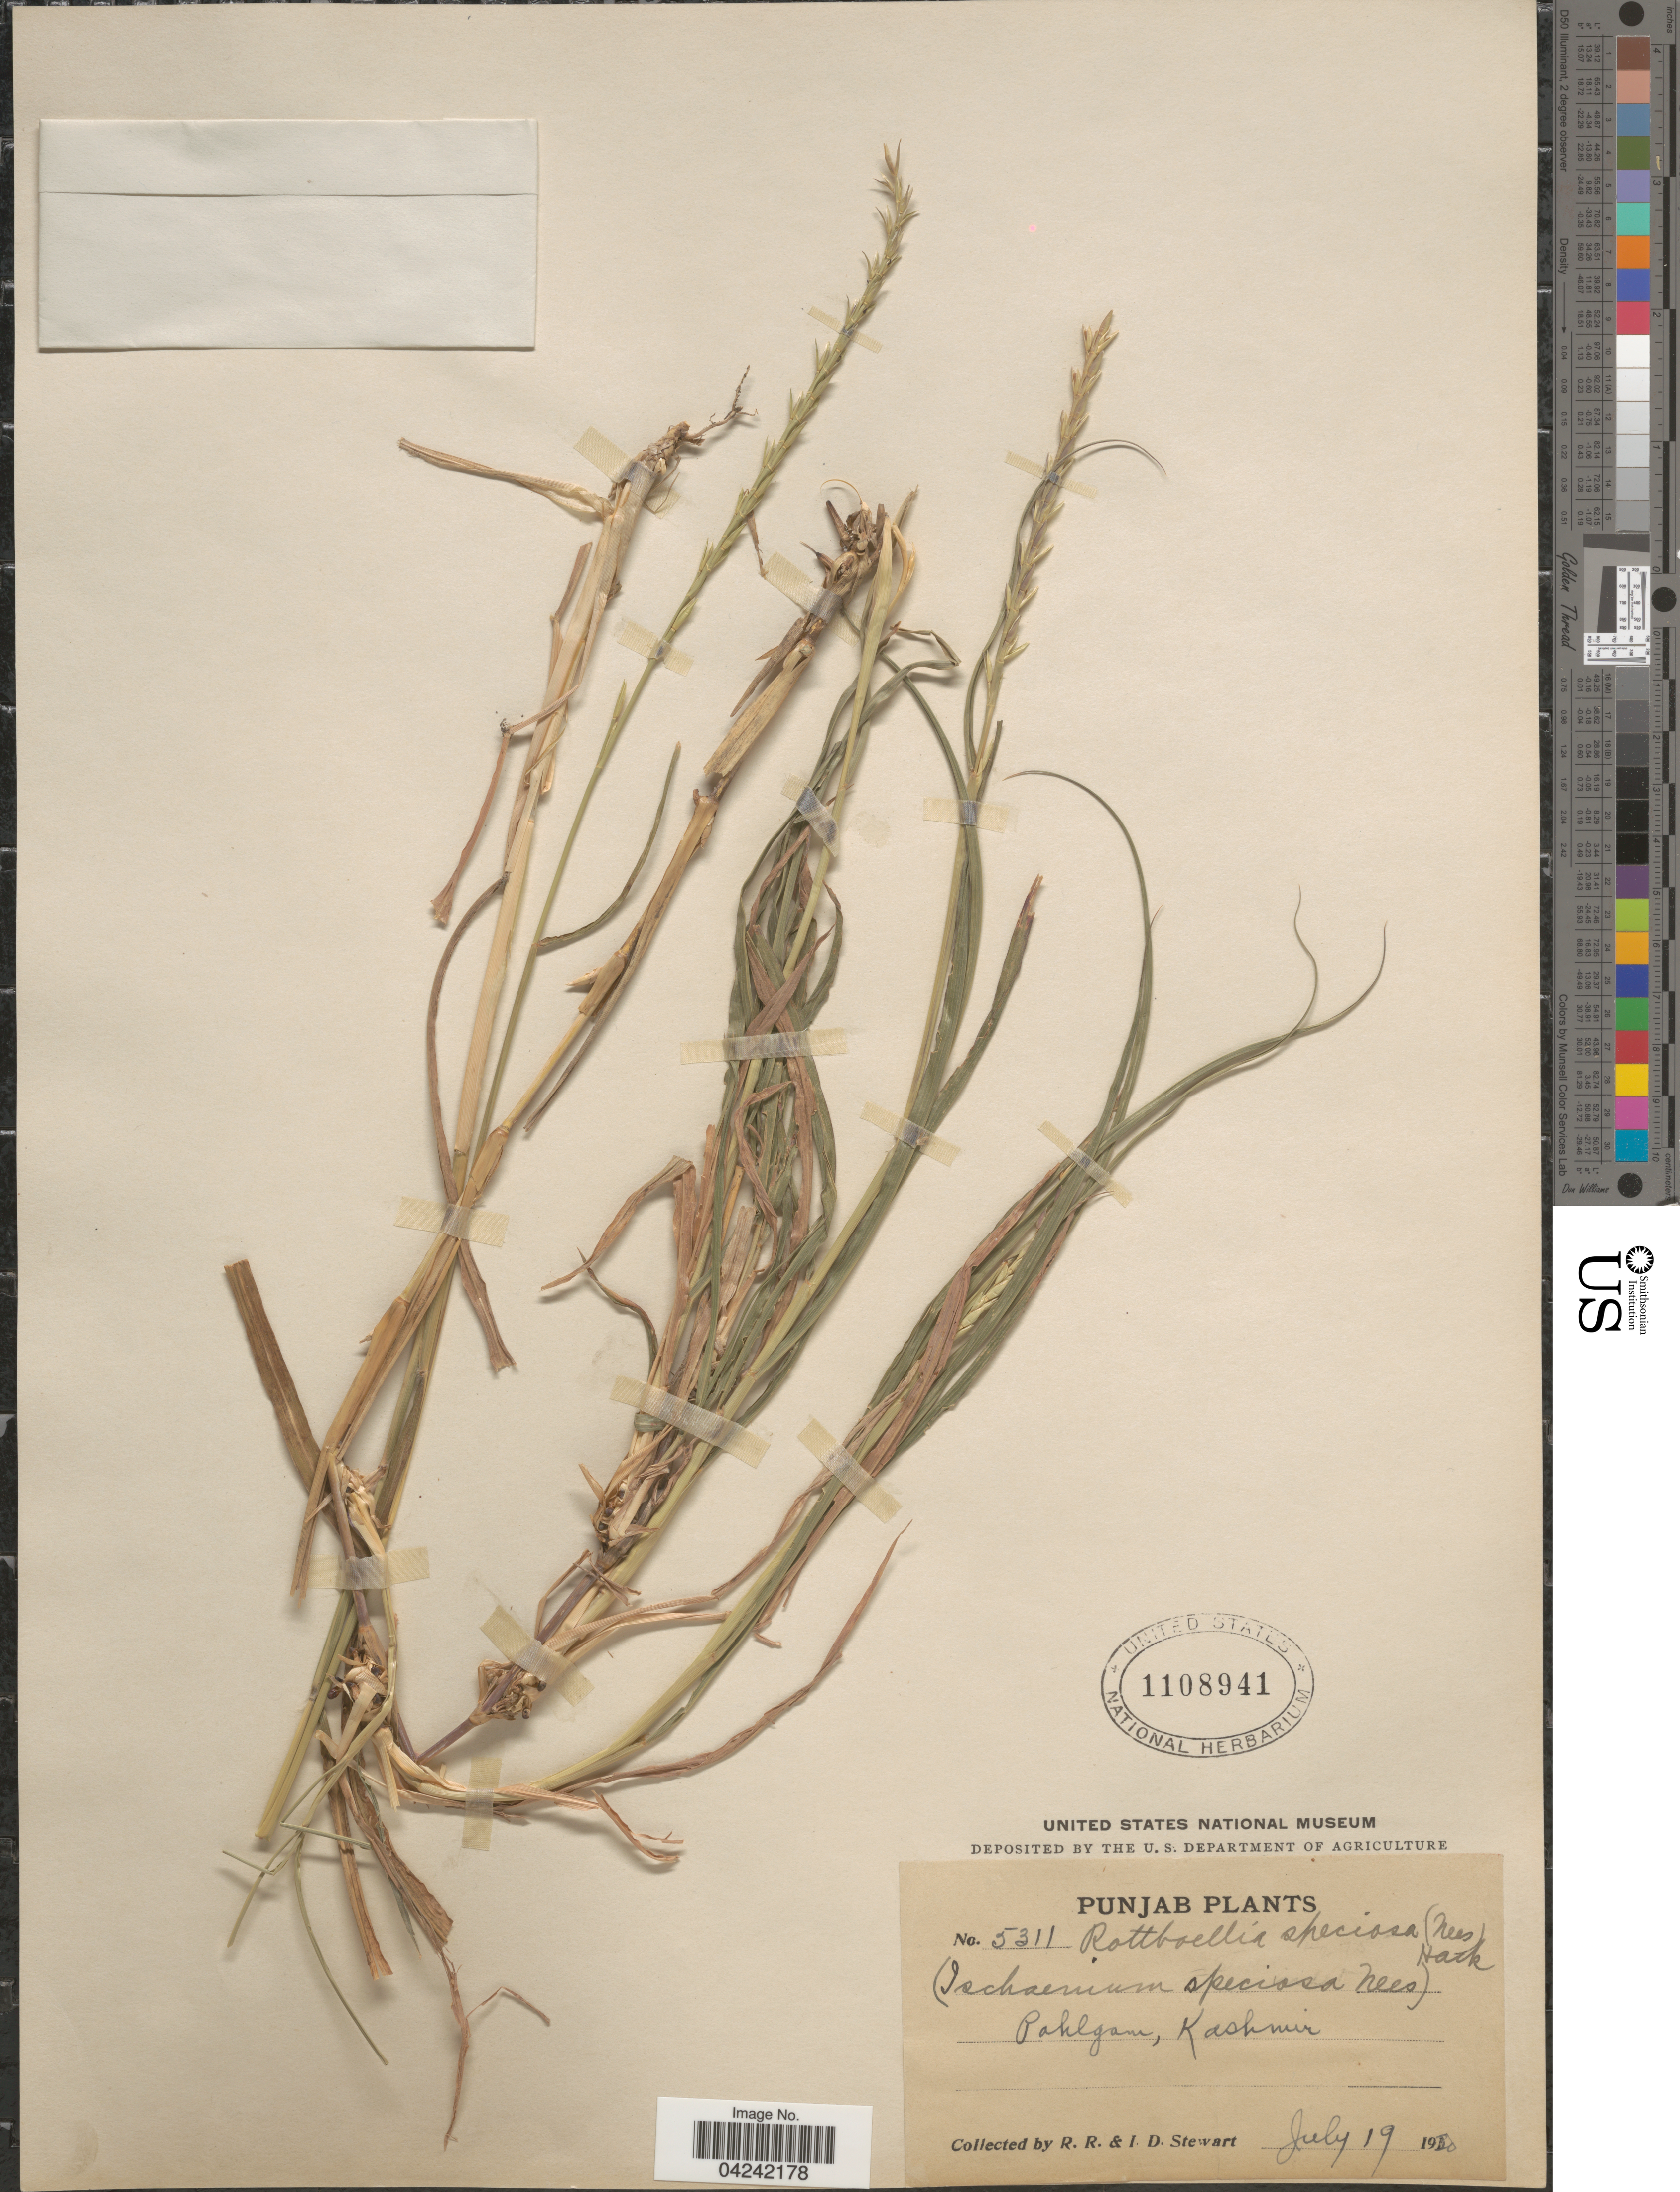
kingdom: Plantae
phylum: Tracheophyta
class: Liliopsida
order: Poales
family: Poaceae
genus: Phacelurus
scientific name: Phacelurus speciosus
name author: (Steud.) C. E. Hubb.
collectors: R. Stewart & I. Stewart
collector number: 5311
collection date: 1920-07-19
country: India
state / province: Punjab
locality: Pahlgam, Kashmir.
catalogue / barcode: US 1108941